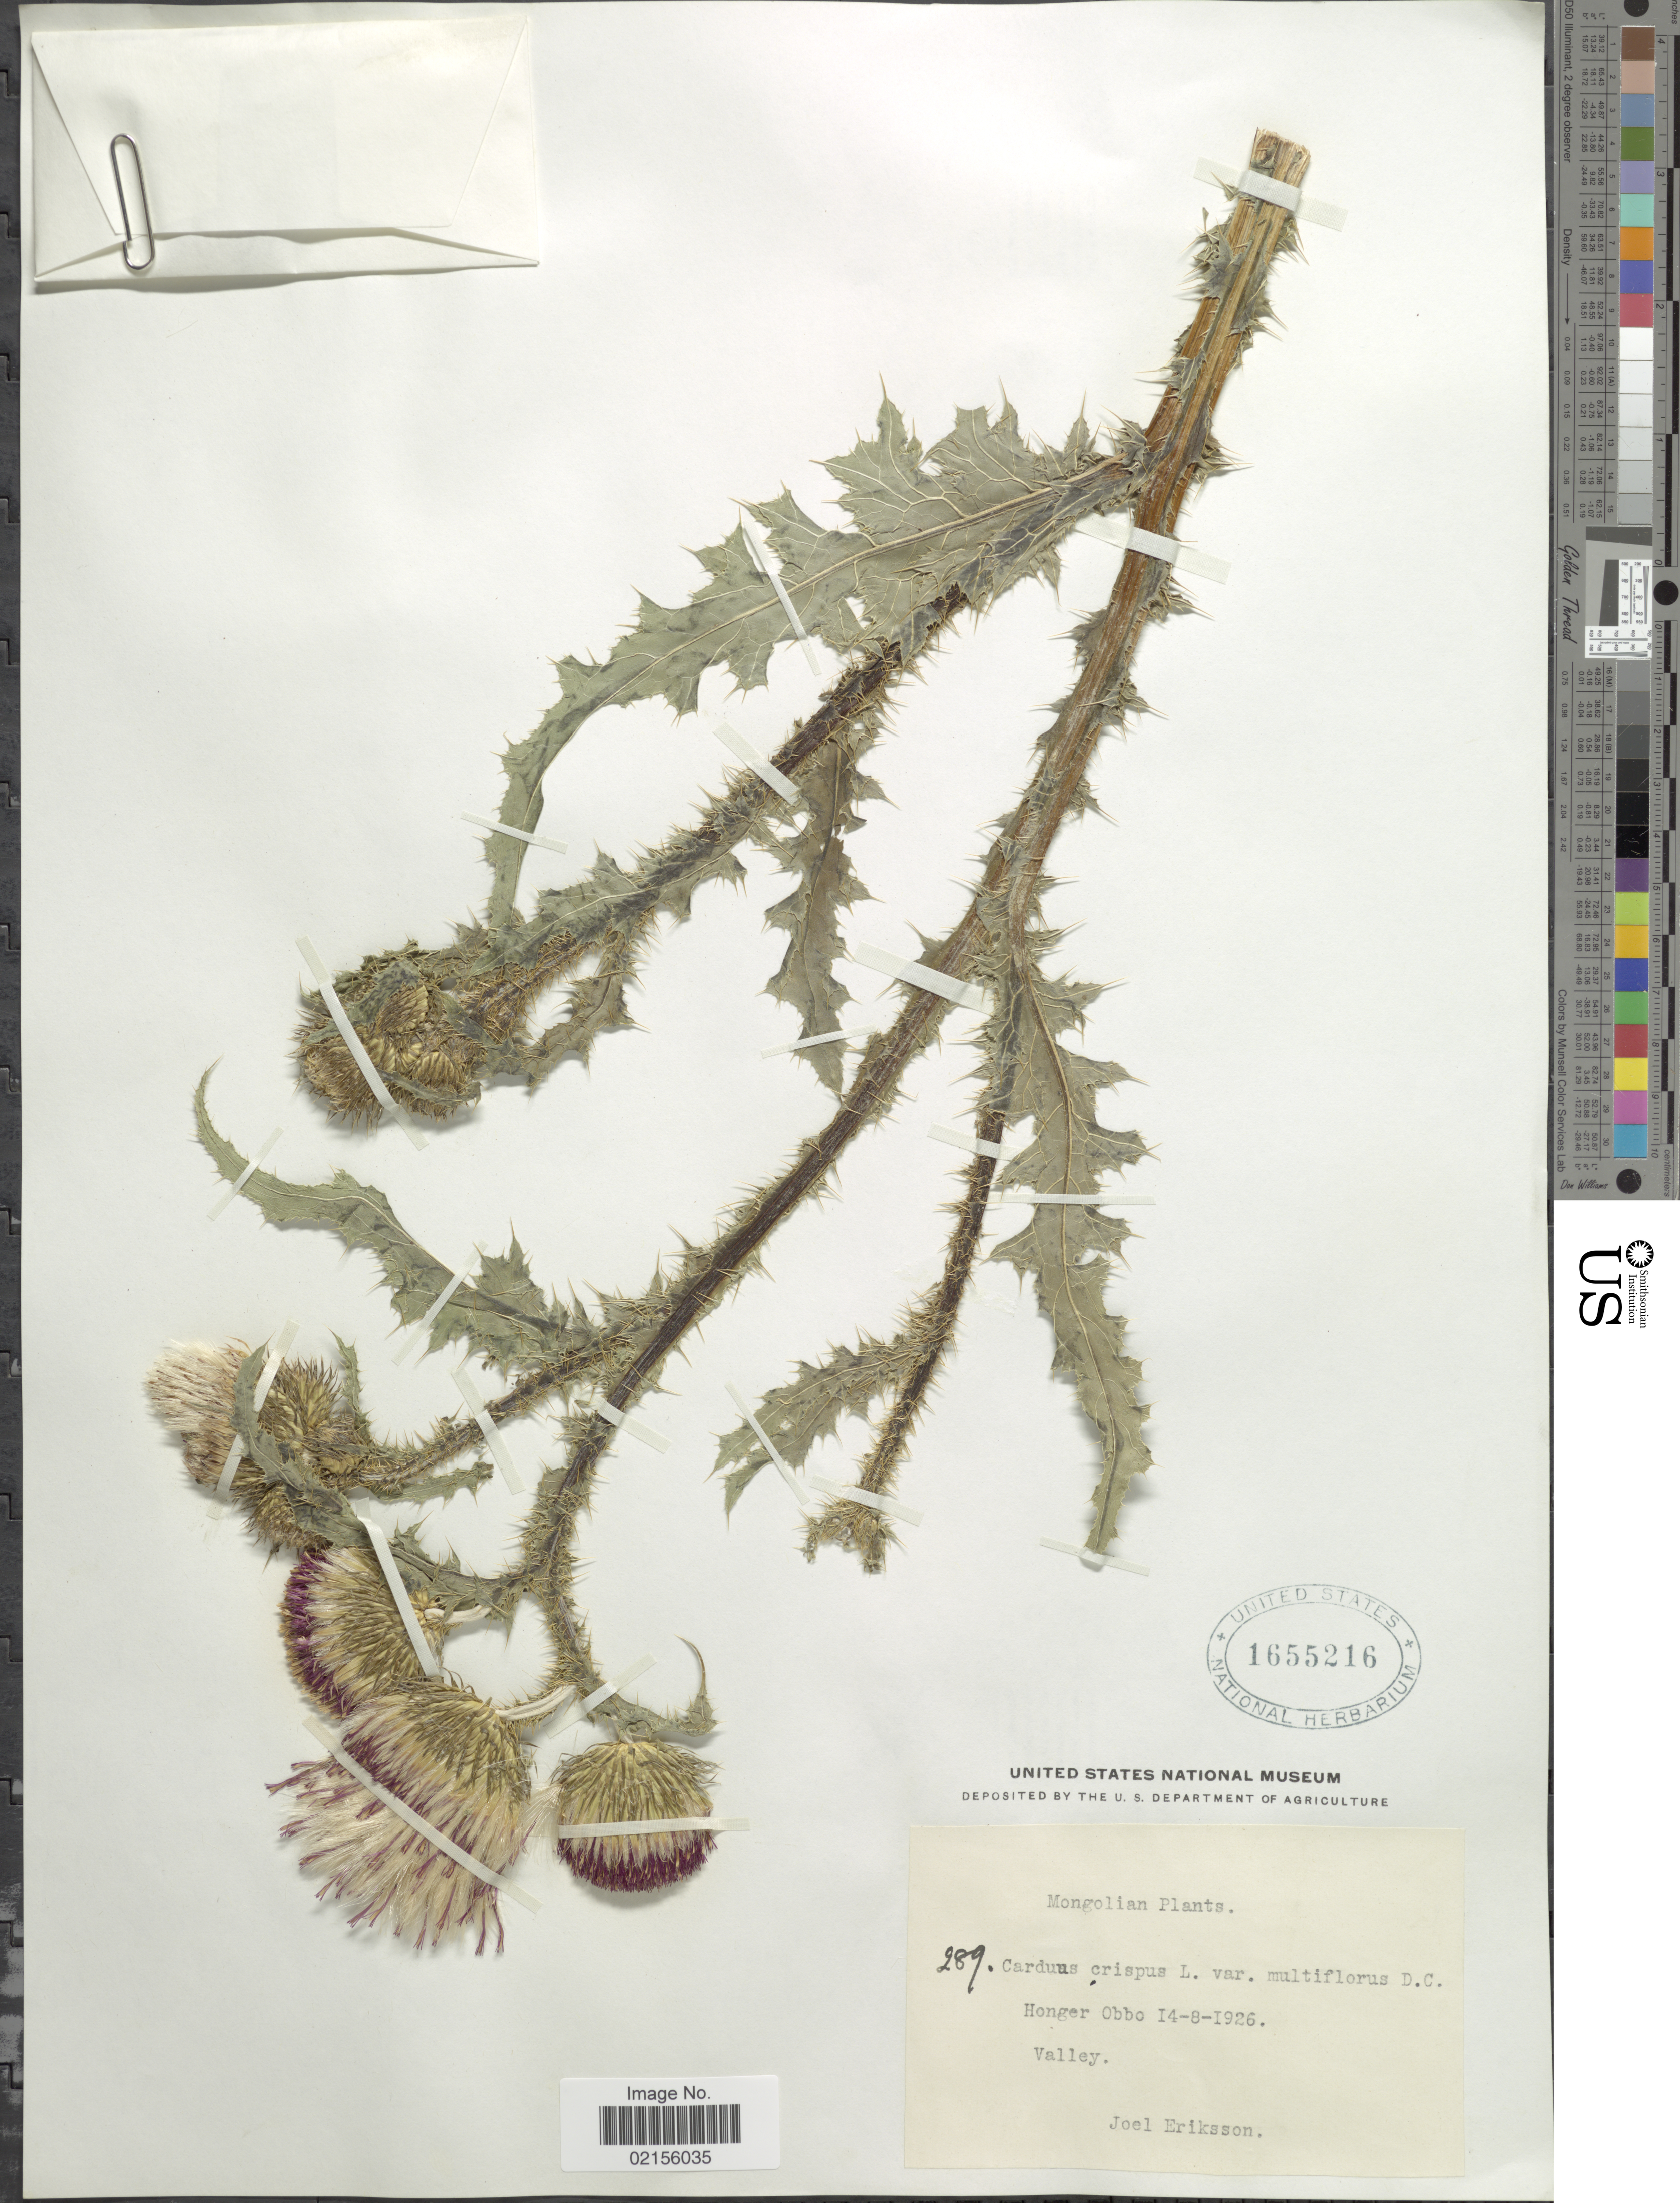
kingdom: Plantae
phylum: Tracheophyta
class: Magnoliopsida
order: Asterales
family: Asteraceae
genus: Carduus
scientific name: Carduus crispus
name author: L.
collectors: J. Eriksson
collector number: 289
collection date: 1926-08-14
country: Mongolia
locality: Mongolian, Honger Obbo, Valley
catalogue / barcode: US 1655216